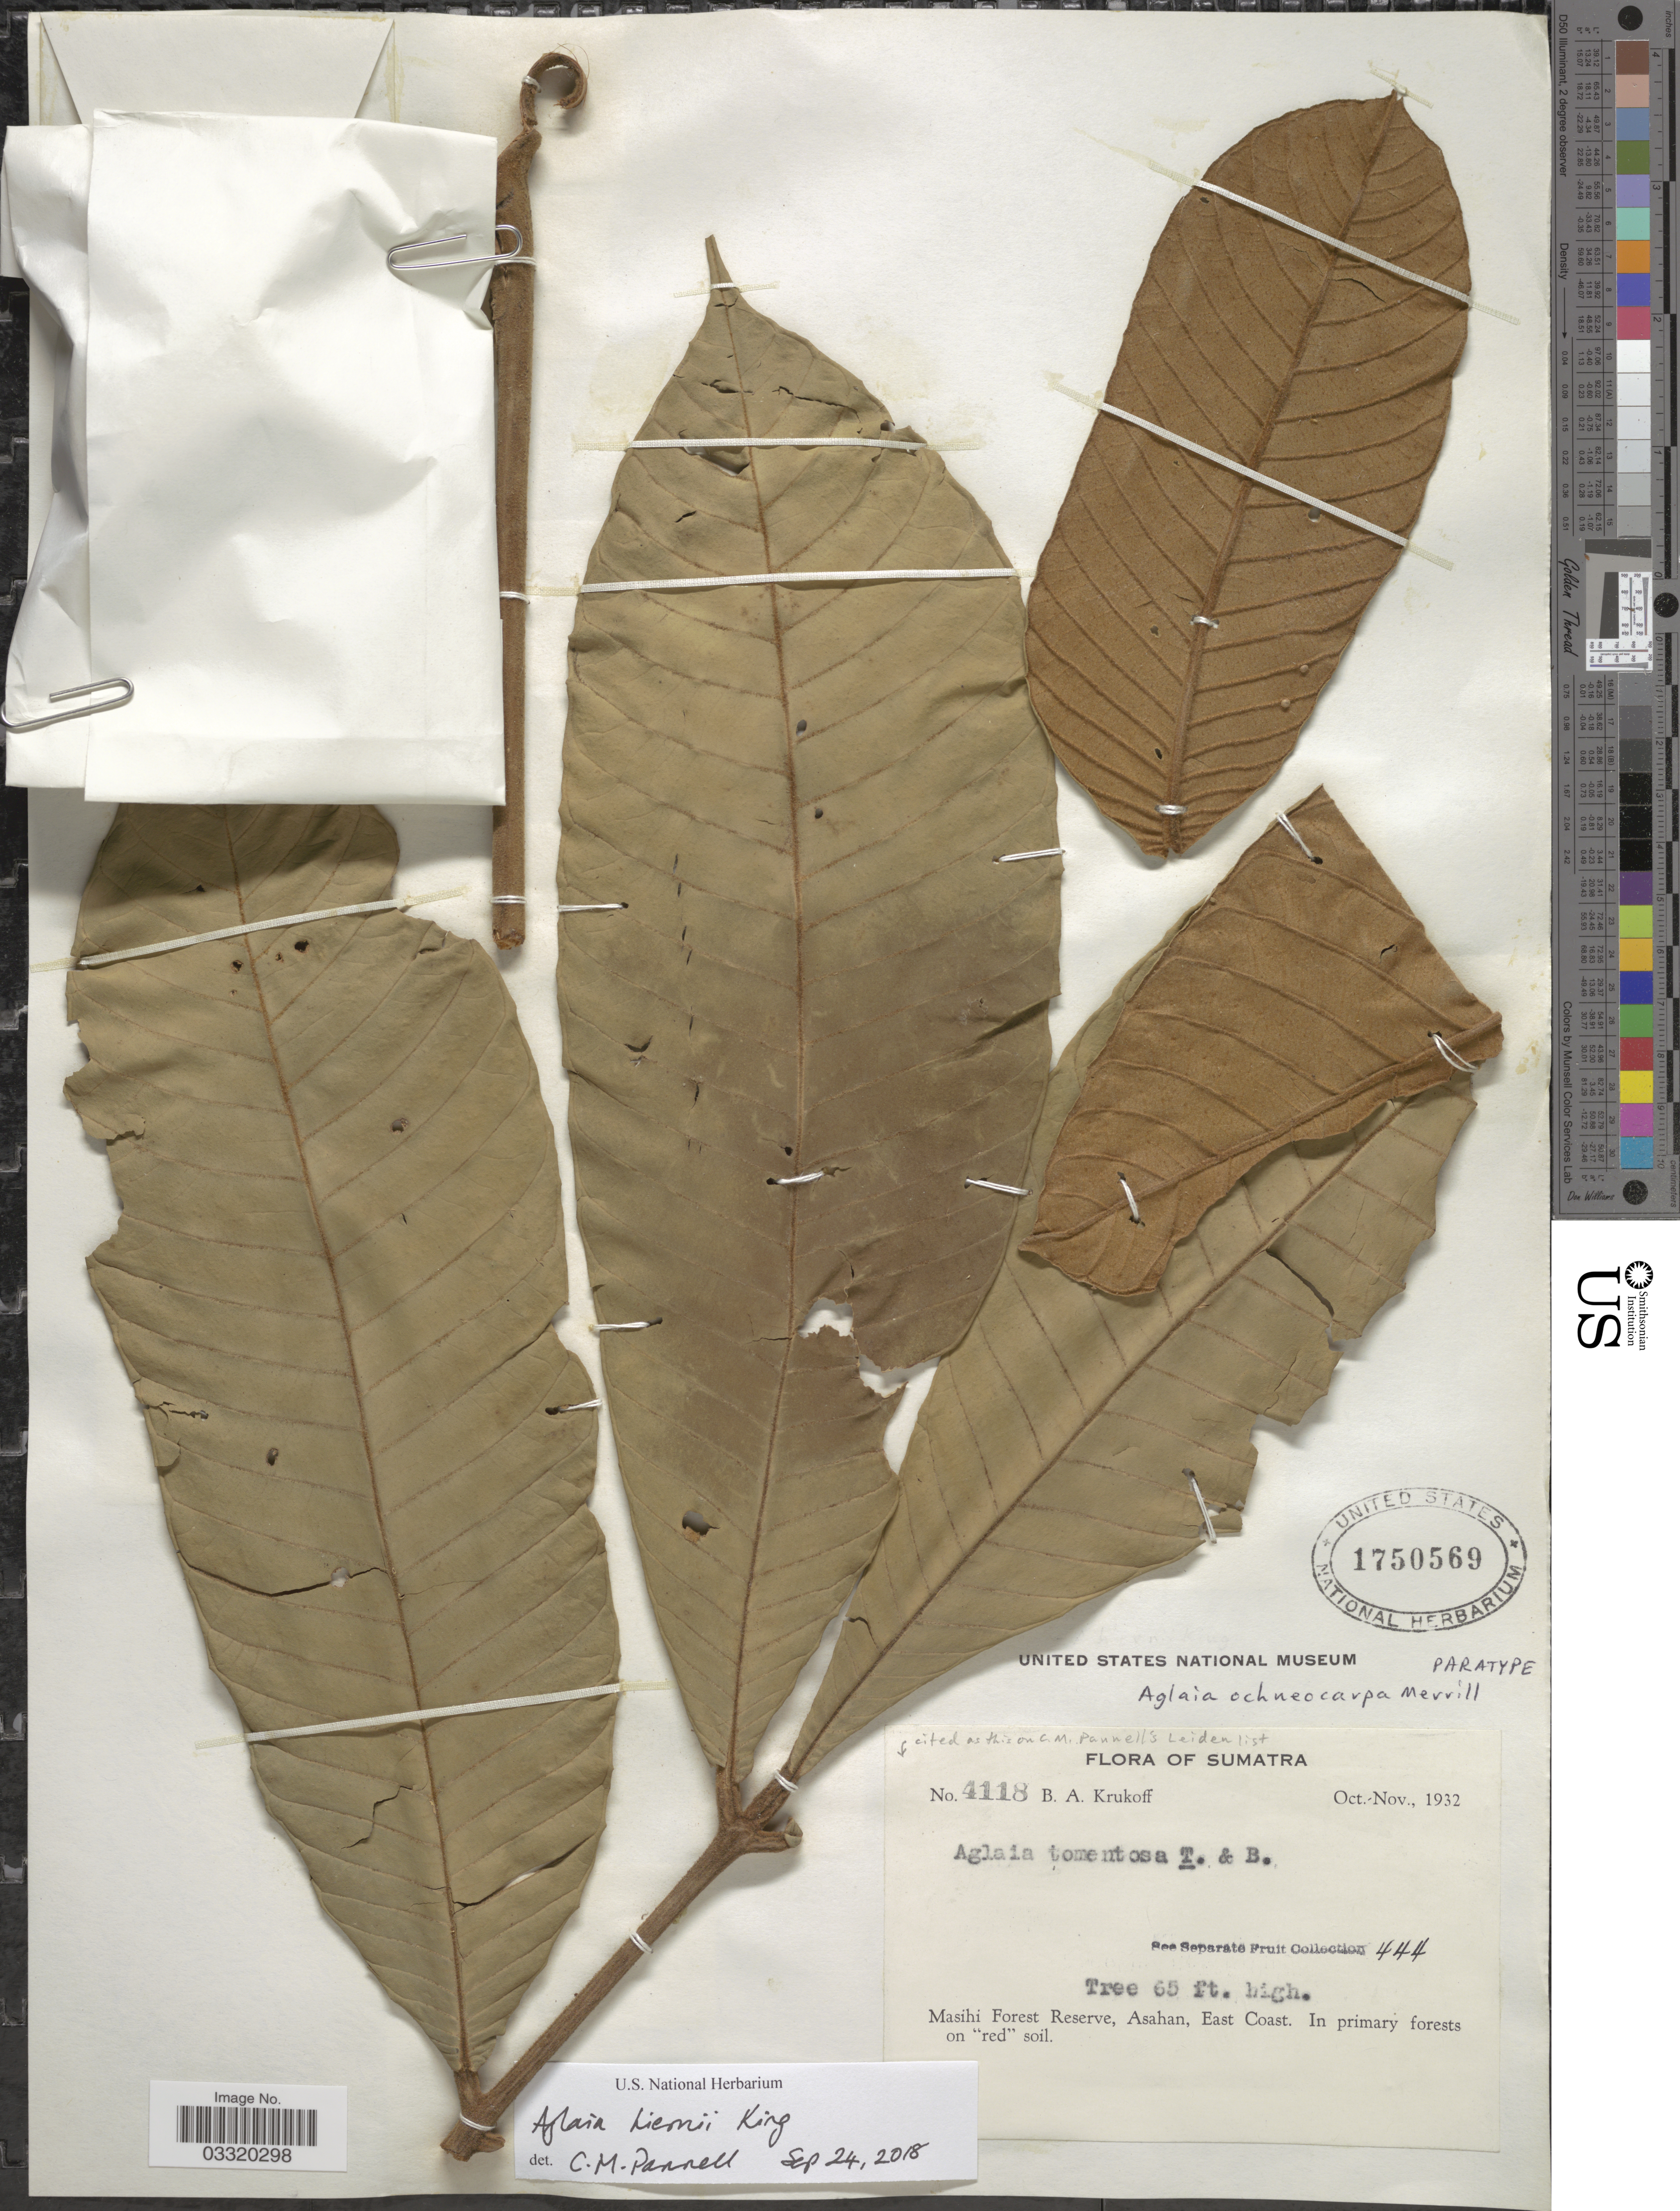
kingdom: Plantae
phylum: Tracheophyta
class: Magnoliopsida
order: Sapindales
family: Meliaceae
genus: Aglaia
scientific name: Aglaia hiernii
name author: King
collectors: B. A. Krukoff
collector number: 4118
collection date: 1932-10/1932-11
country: Indonesia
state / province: Sumatra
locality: Masihi Forest Reserve, Asahan, East Coast.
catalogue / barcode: US 1750569